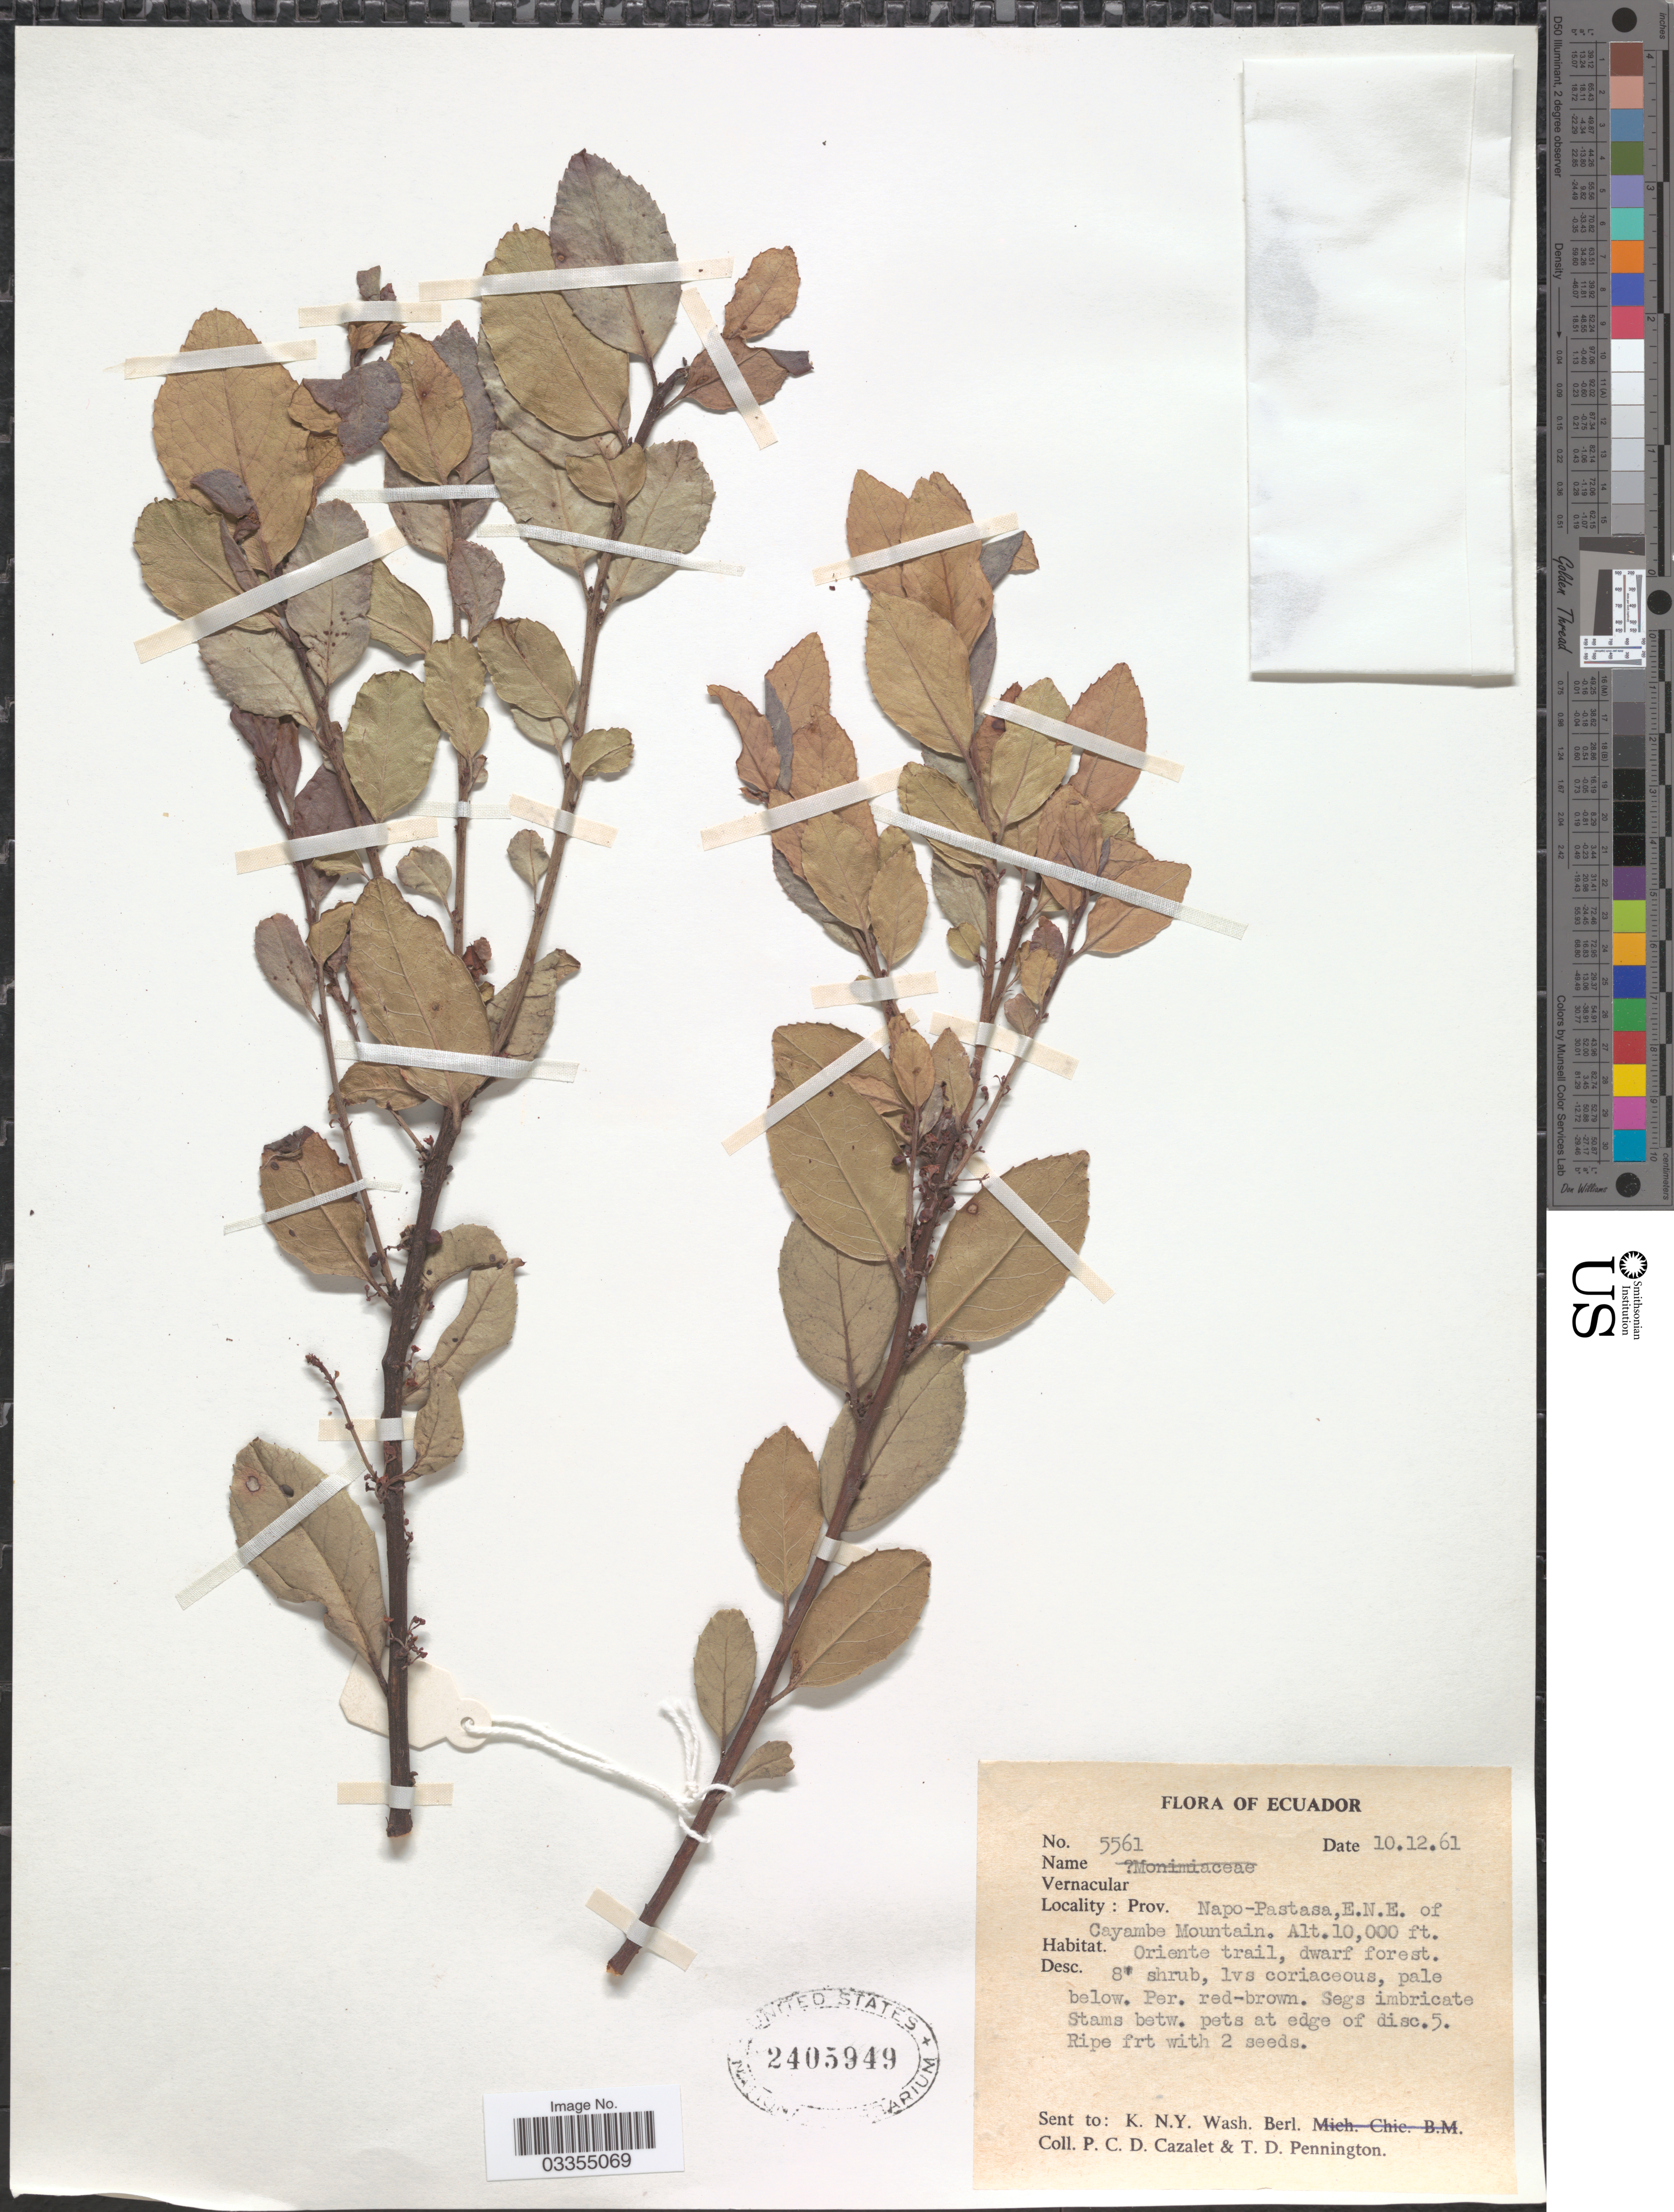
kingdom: Plantae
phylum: Tracheophyta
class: Magnoliopsida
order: Celastrales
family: Celastraceae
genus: Maytenus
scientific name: Maytenus sp.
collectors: P. C. D. Cazalet & T. D. Pennington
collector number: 5561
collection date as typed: Transcribed d/m/y: 10/12/61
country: Ecuador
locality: Prov. Napo-Pastaza, E.N.E. of Cayambe Mountain.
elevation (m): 3048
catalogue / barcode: US 2405949